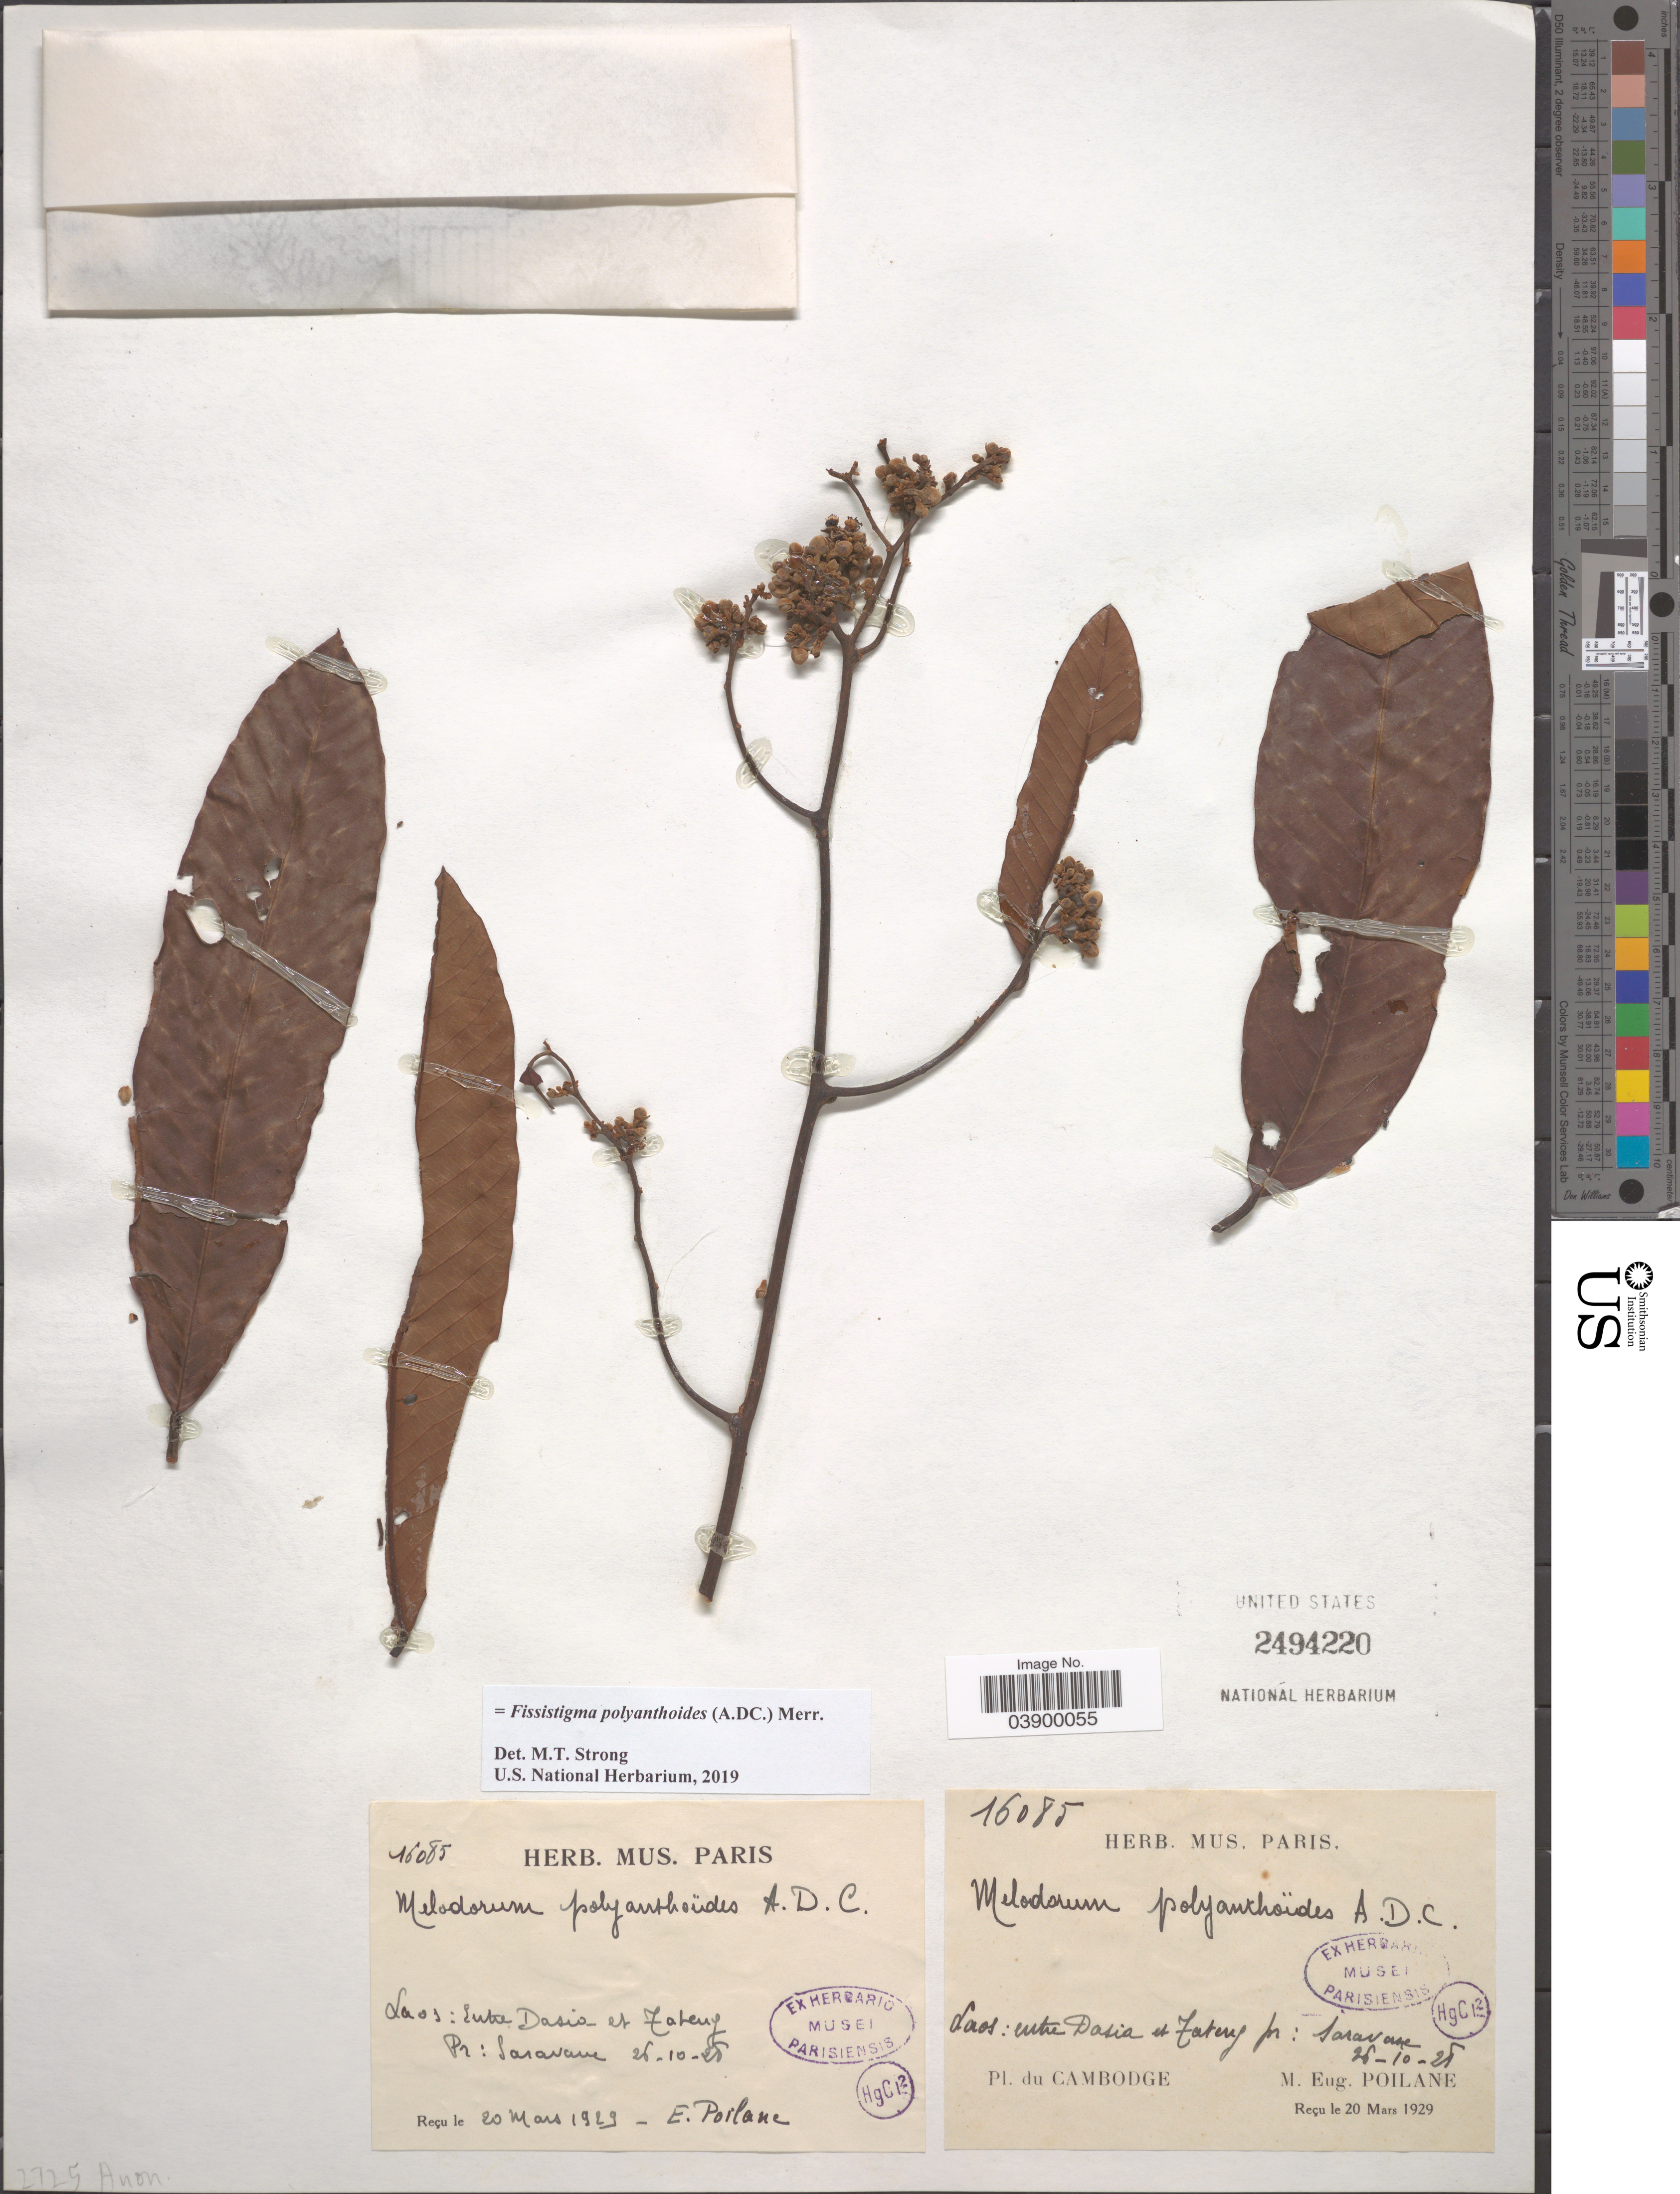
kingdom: Plantae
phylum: Tracheophyta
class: Magnoliopsida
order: Magnoliales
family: Annonaceae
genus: Fissistigma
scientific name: Fissistigma polyanthoides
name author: (DC.) Merr.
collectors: M. Poilane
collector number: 16085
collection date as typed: Transcribed d/m/y: 26/10/28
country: Laos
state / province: Salavan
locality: Entre Dasia et Tateng. Pr: Saravane.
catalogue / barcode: US 2494220